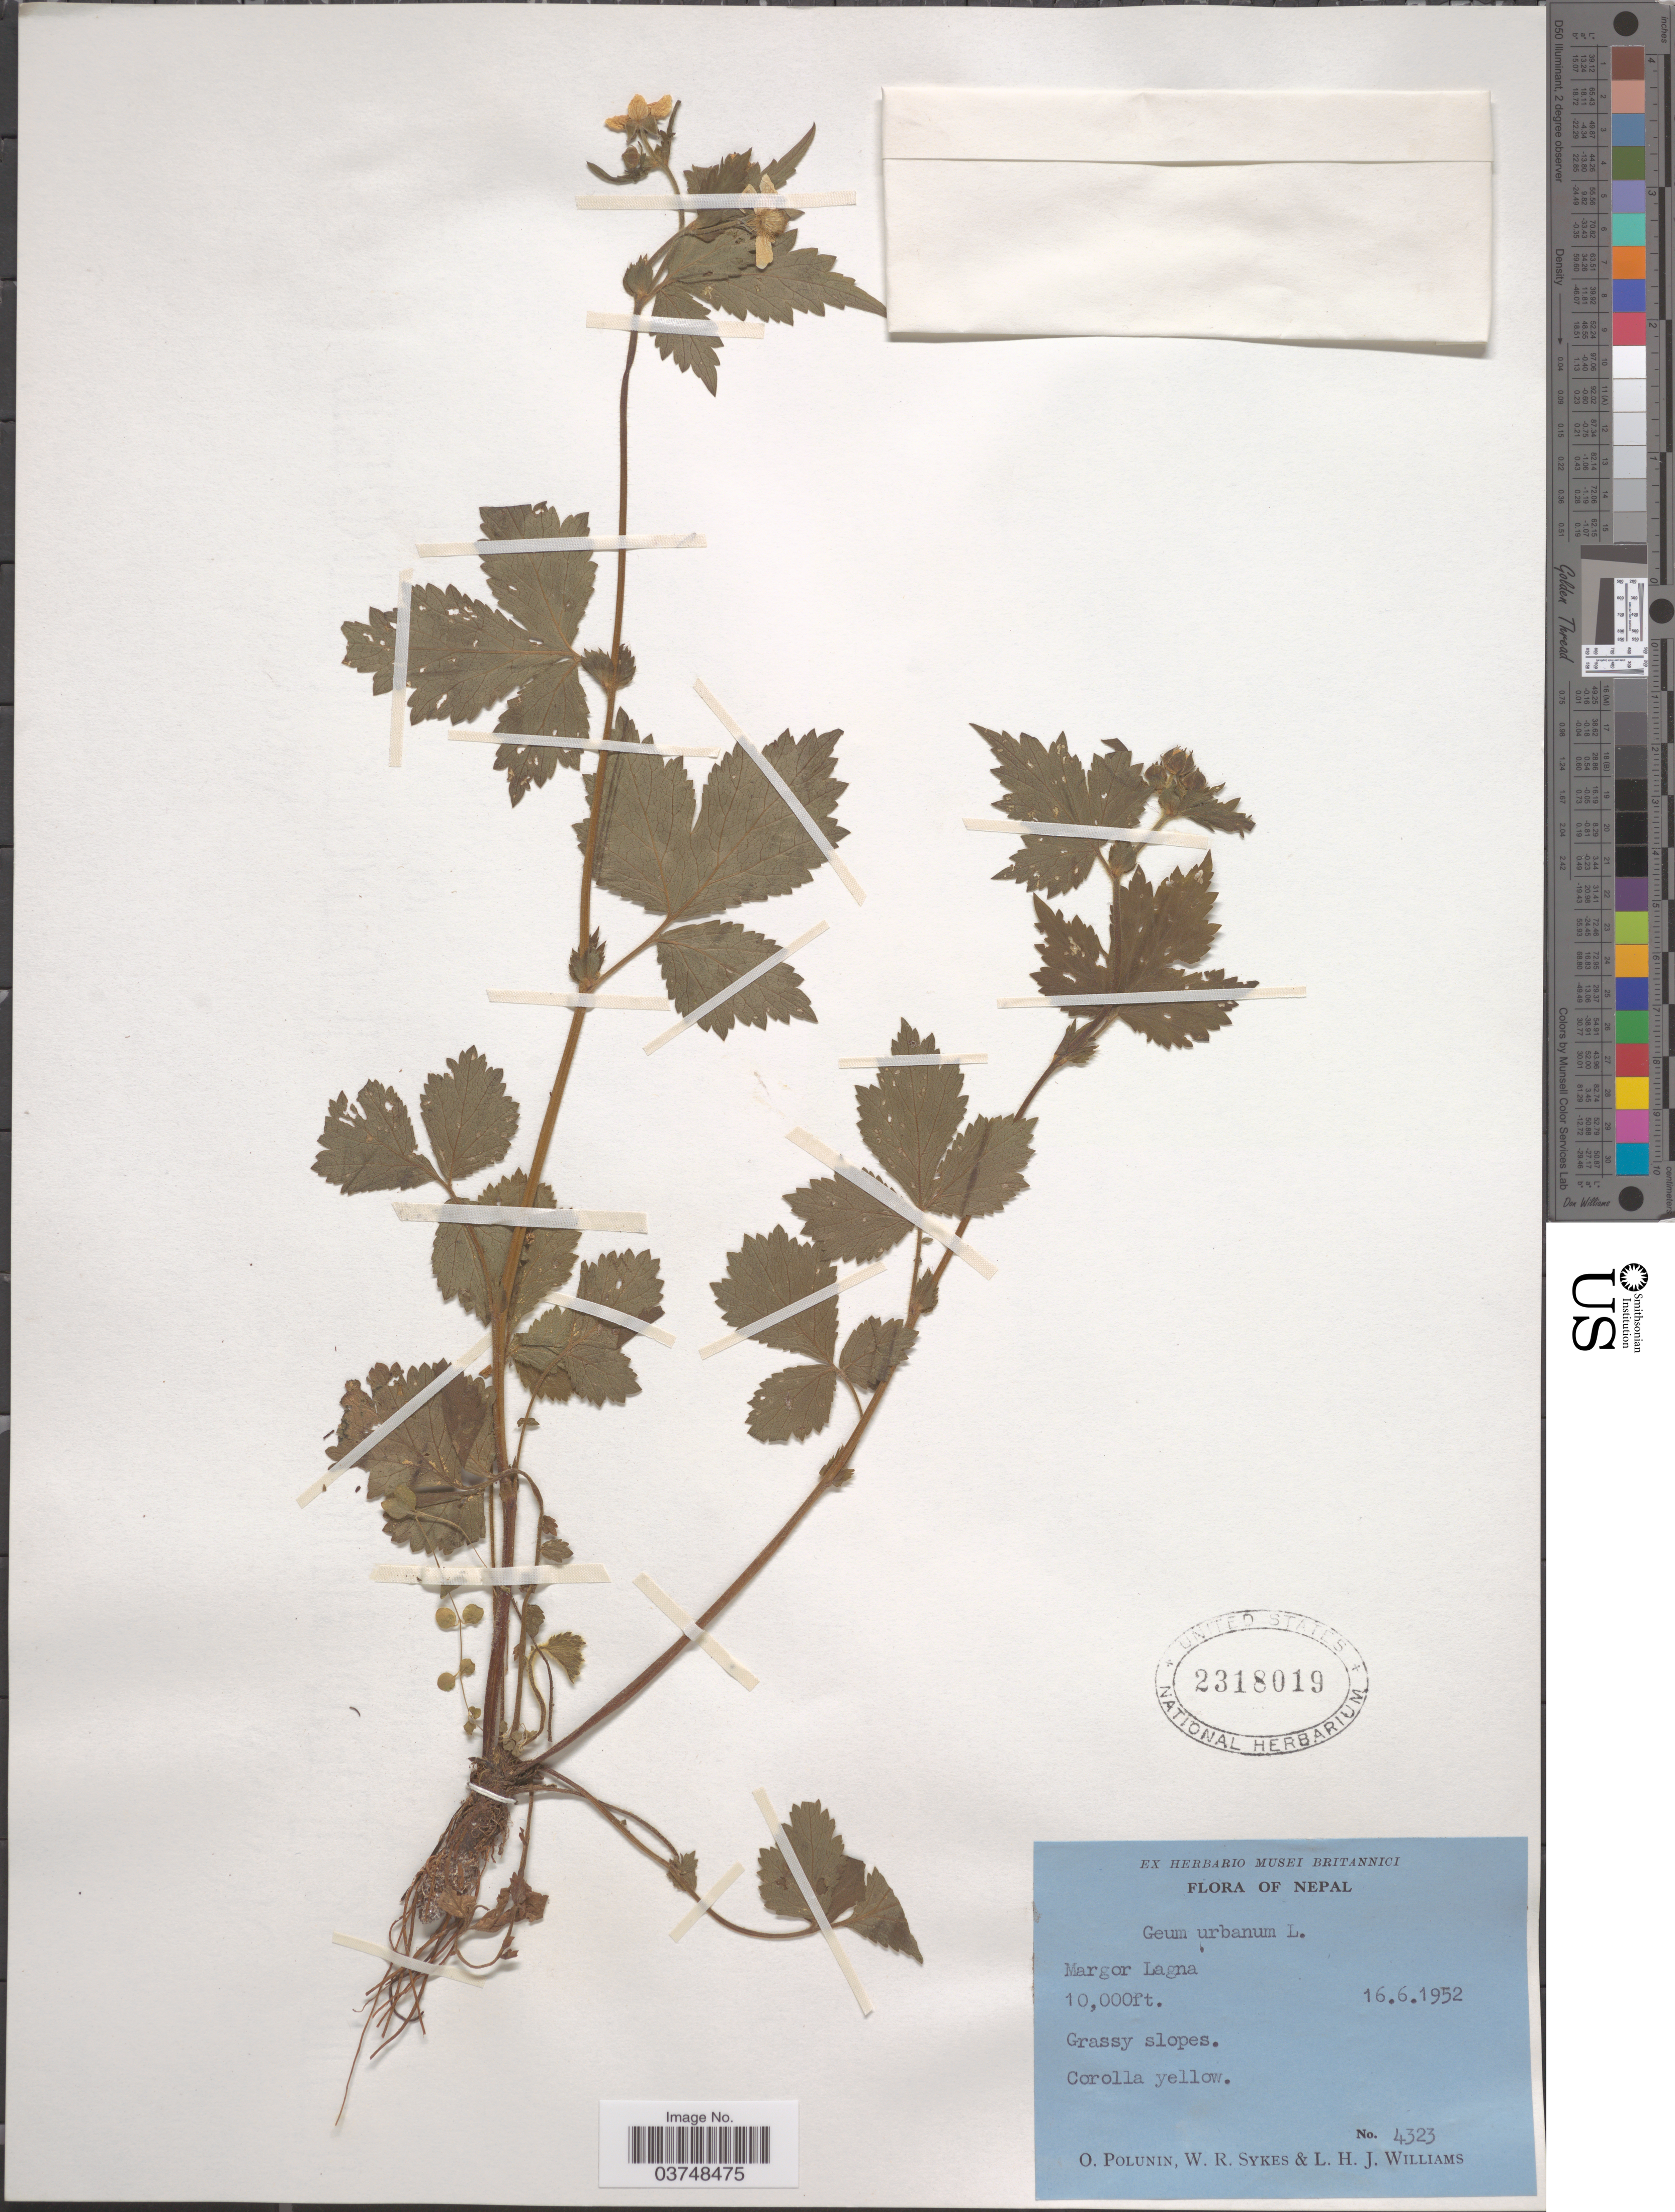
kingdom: Plantae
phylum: Tracheophyta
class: Magnoliopsida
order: Rosales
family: Rosaceae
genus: Geum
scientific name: Geum urbanum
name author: L.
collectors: O. V. Polunin, W. R. Sykes & L. H. J. Williams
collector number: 4323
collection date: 1952-06-16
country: Nepal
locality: Margot Lagna.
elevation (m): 3048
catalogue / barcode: US 2318019